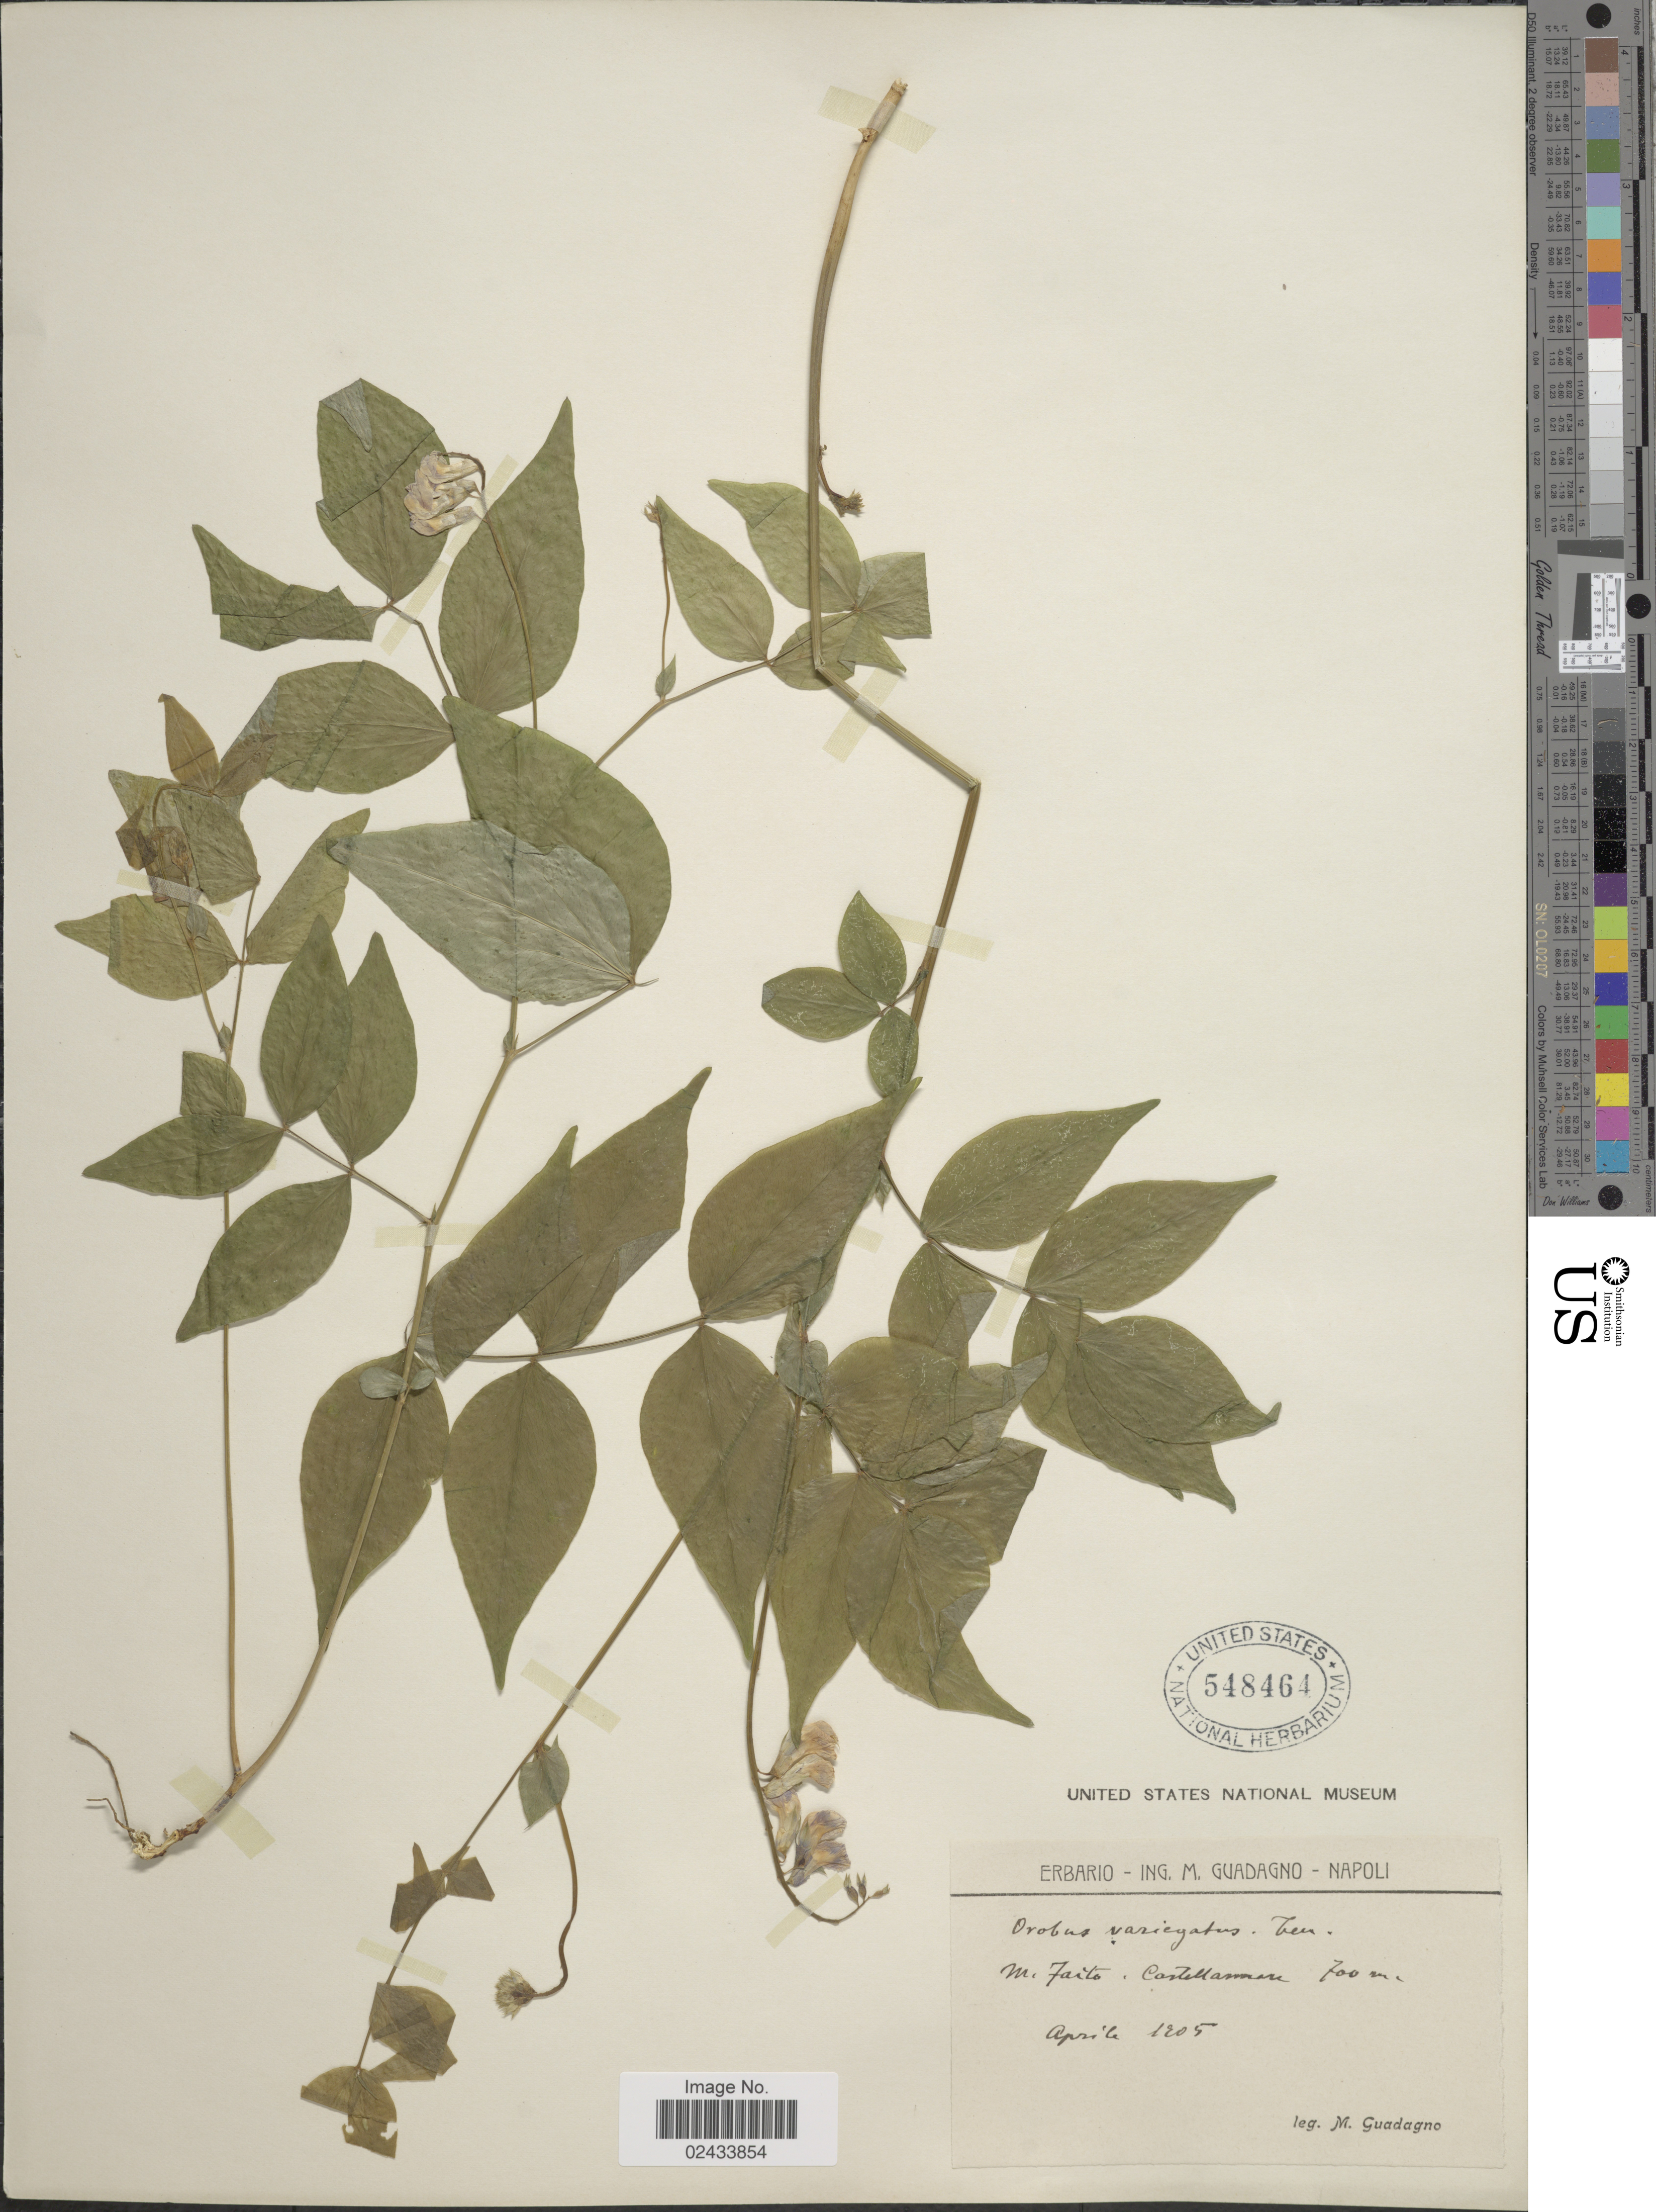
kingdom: Plantae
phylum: Tracheophyta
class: Magnoliopsida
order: Fabales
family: Fabaceae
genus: Lathyrus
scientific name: Lathyrus venetus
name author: (Mill.) Wohlf.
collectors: M. Guadagno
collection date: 1905-04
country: Italy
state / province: Campania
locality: M. Faito, Castellammare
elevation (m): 700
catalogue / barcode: US 548464